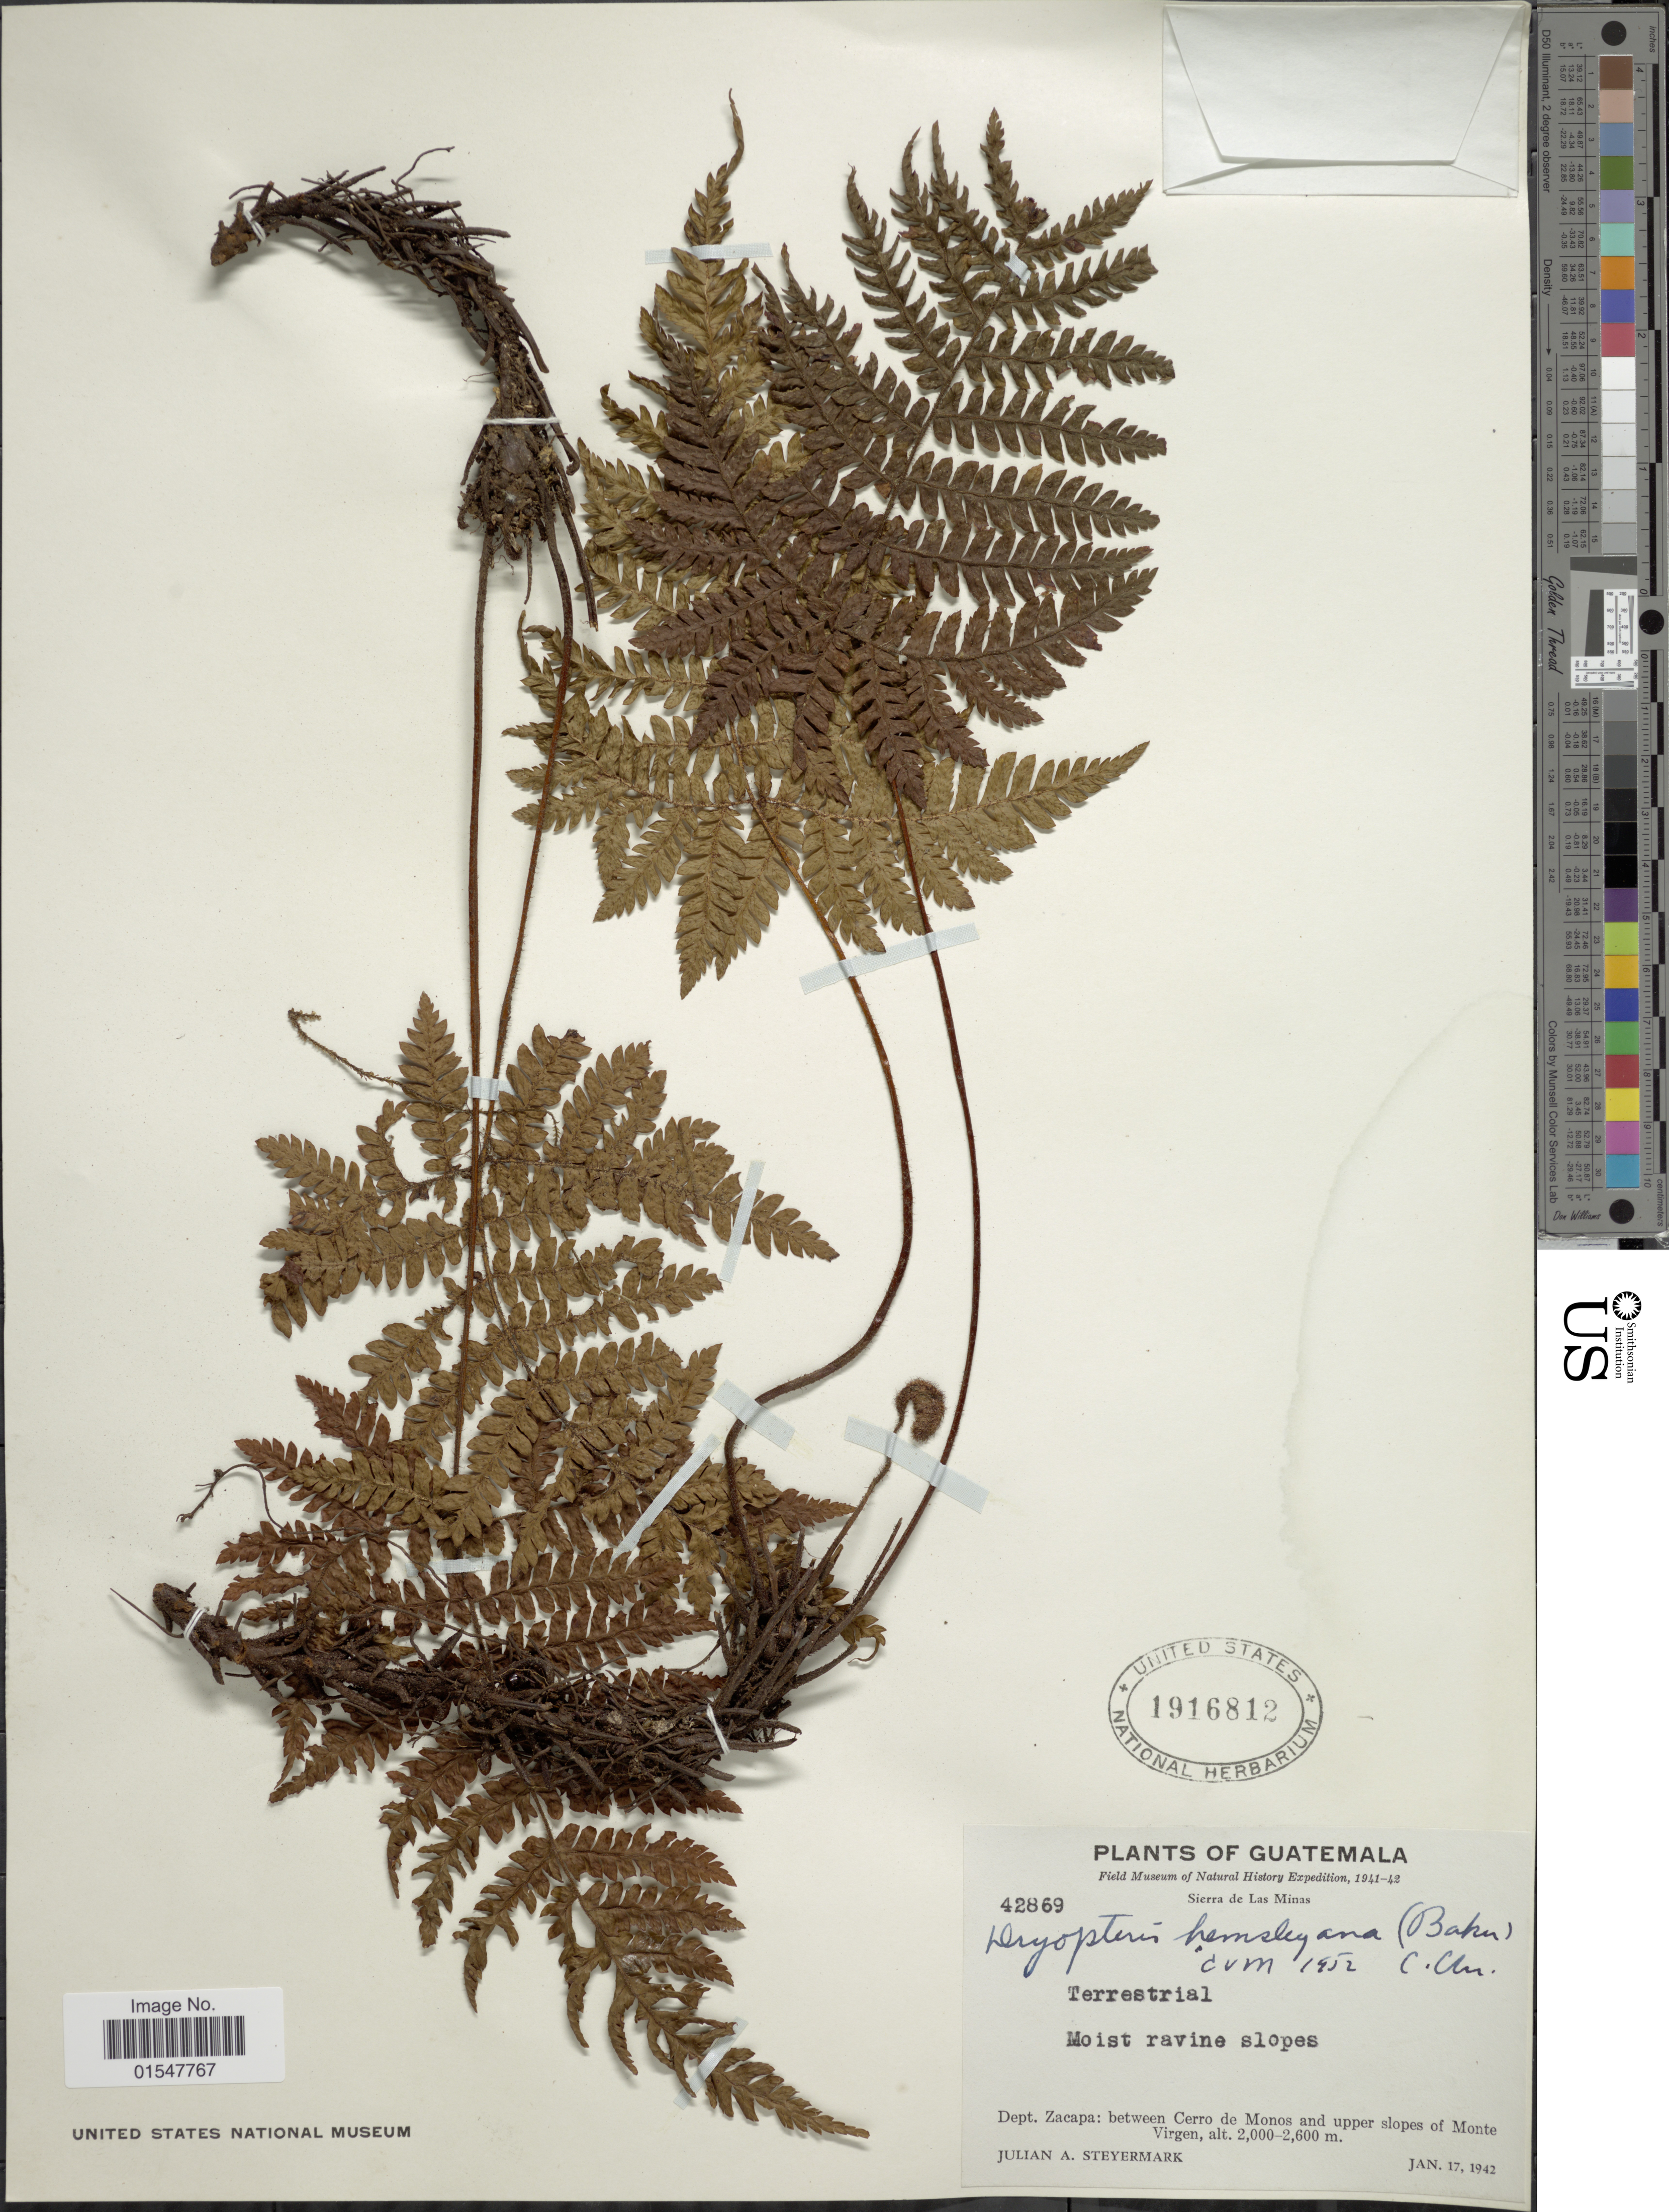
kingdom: Plantae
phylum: Tracheophyta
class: Polypodiopsida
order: Polypodiales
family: Dryopteridaceae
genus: Ctenitis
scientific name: Ctenitis hemsleyana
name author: (Baker ex Hemsl.) Copel.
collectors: J. Steyermark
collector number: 42869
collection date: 1942-01-17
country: Guatemala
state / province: Zacapa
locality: Sierra de Las Minas. Dept. Zacapa: between Cerro de Monos and upper slopes of Monte Virgen.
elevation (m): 2000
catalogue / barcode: US 1916812